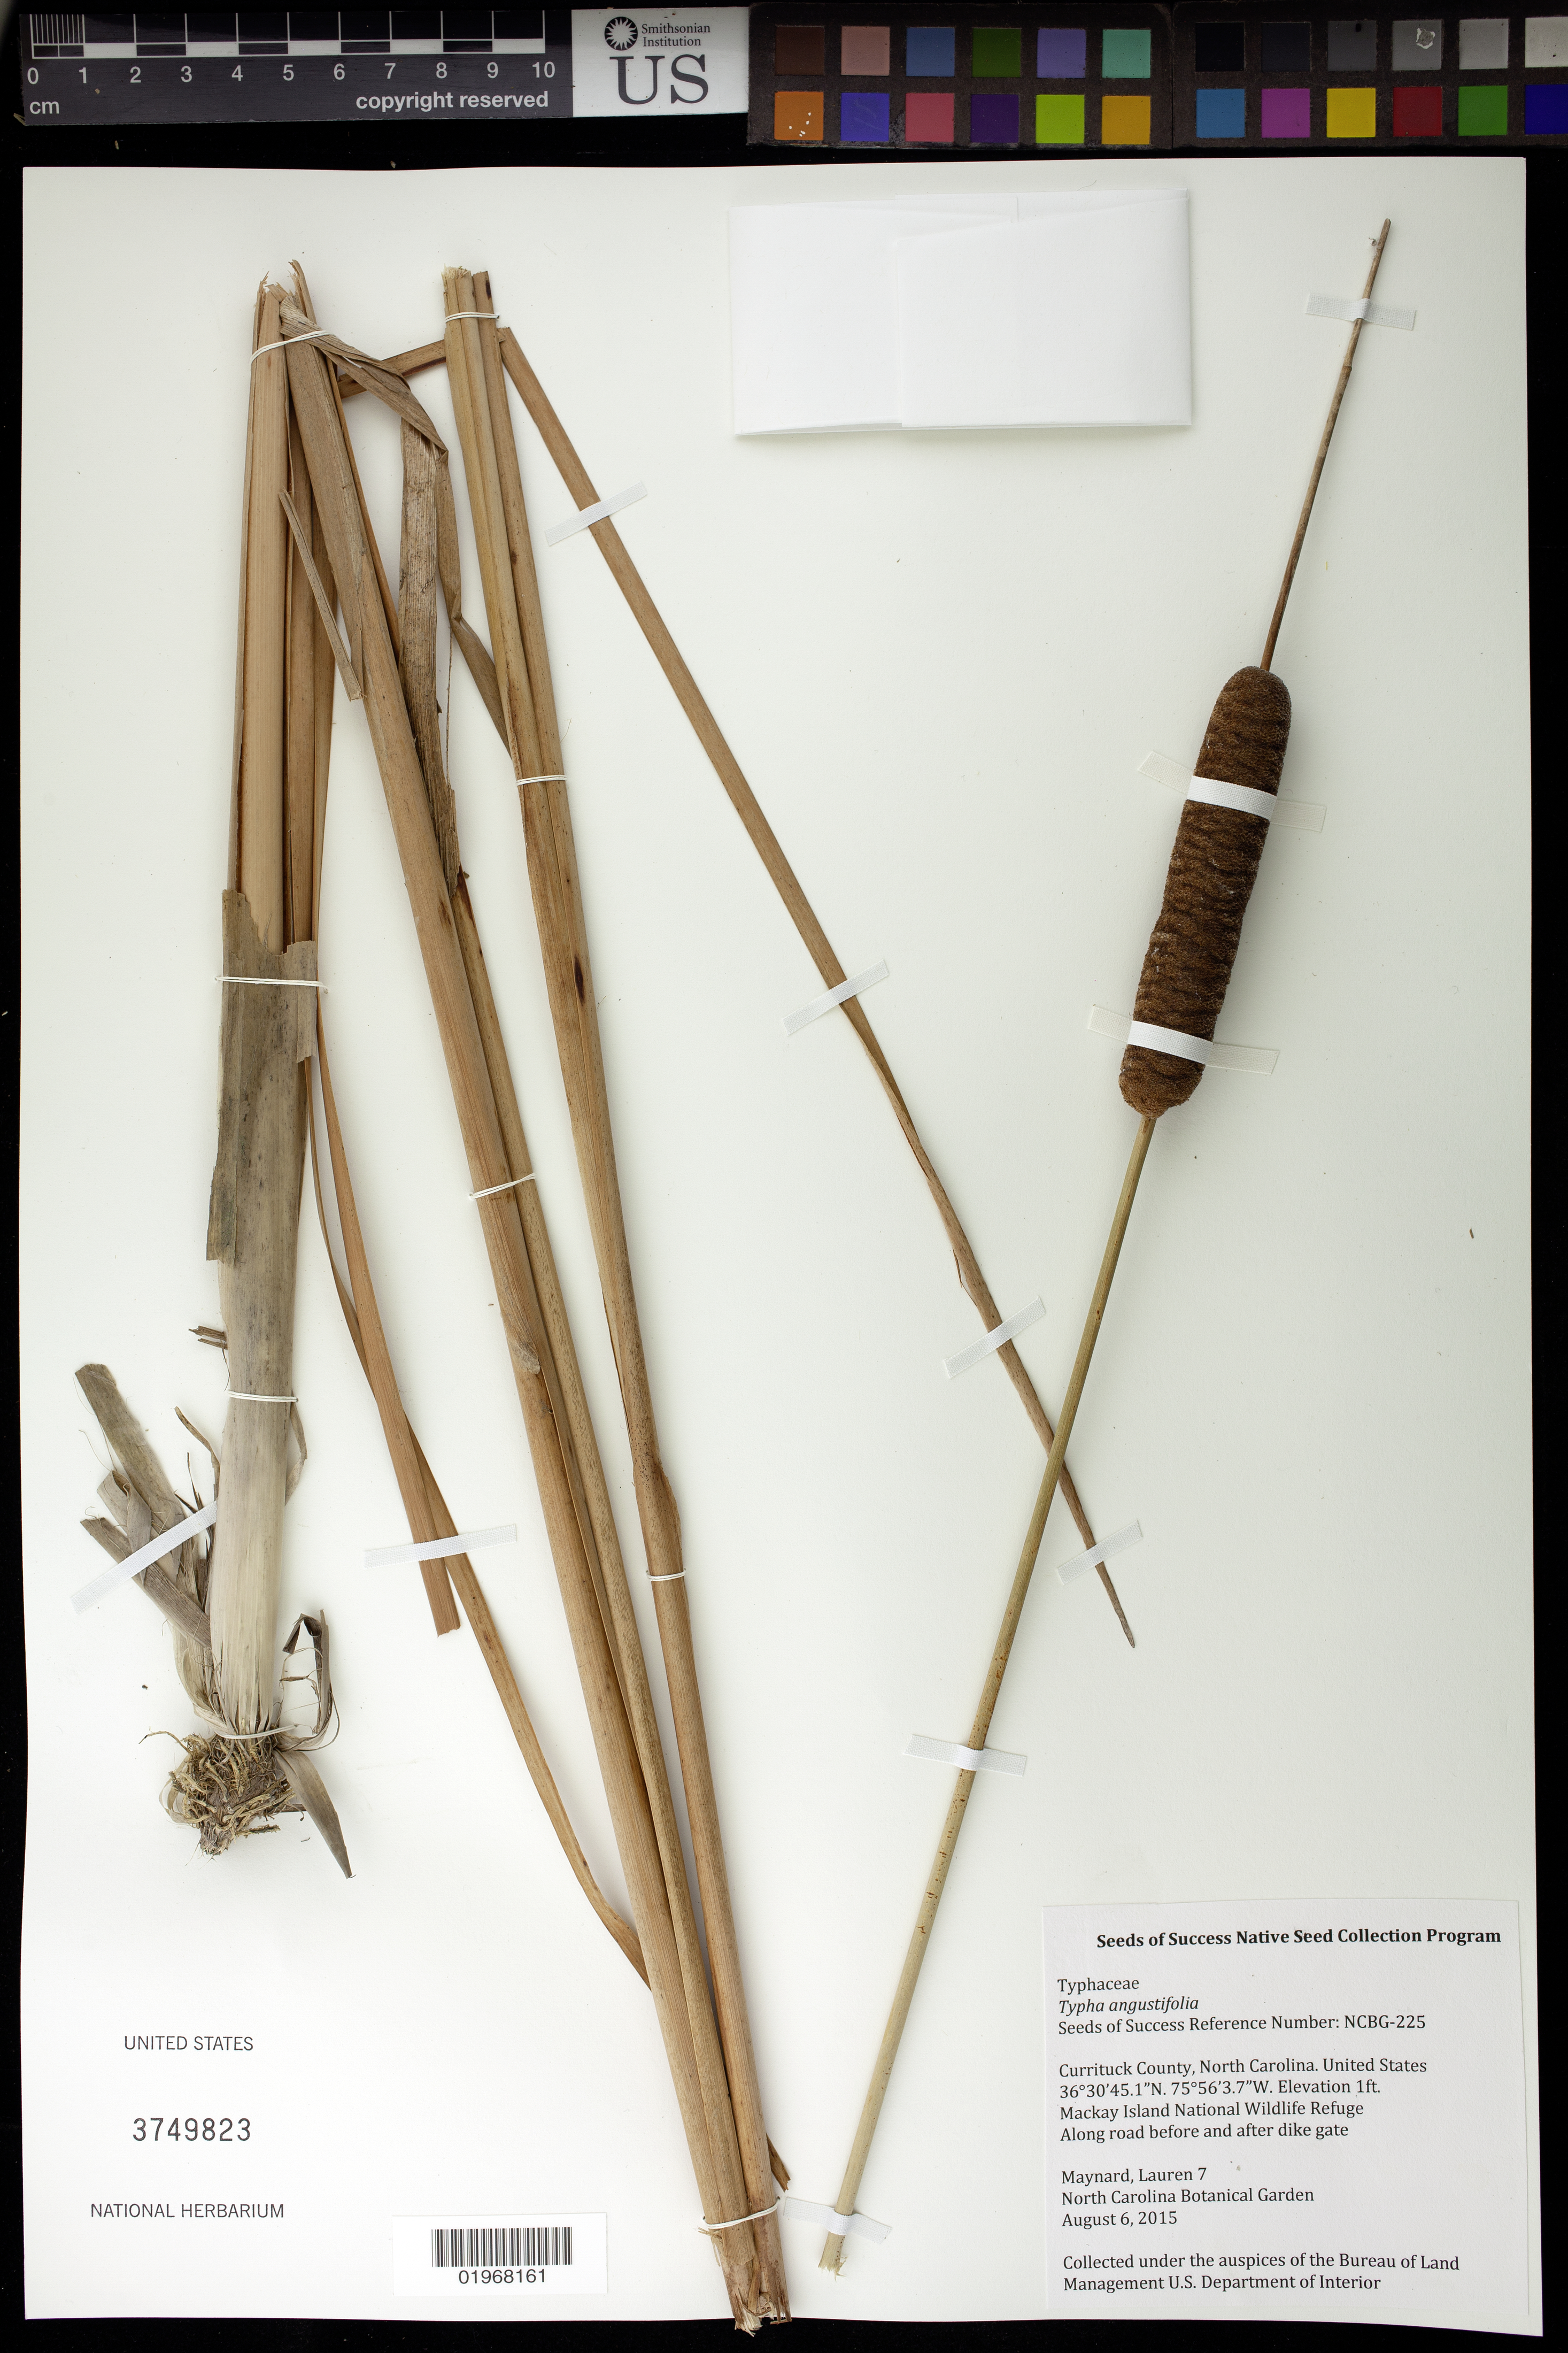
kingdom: Plantae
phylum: Tracheophyta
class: Liliopsida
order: Poales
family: Typhaceae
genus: Typha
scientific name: Typha angustifolia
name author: L.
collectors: L. Maynard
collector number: NCBG-225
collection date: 2015-08-06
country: United States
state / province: North Carolina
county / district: Currituck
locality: Mackay Island National Wildlife Refuge, Mackay Island Road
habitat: Esturine wetland, roadside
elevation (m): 0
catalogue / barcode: US 3749823